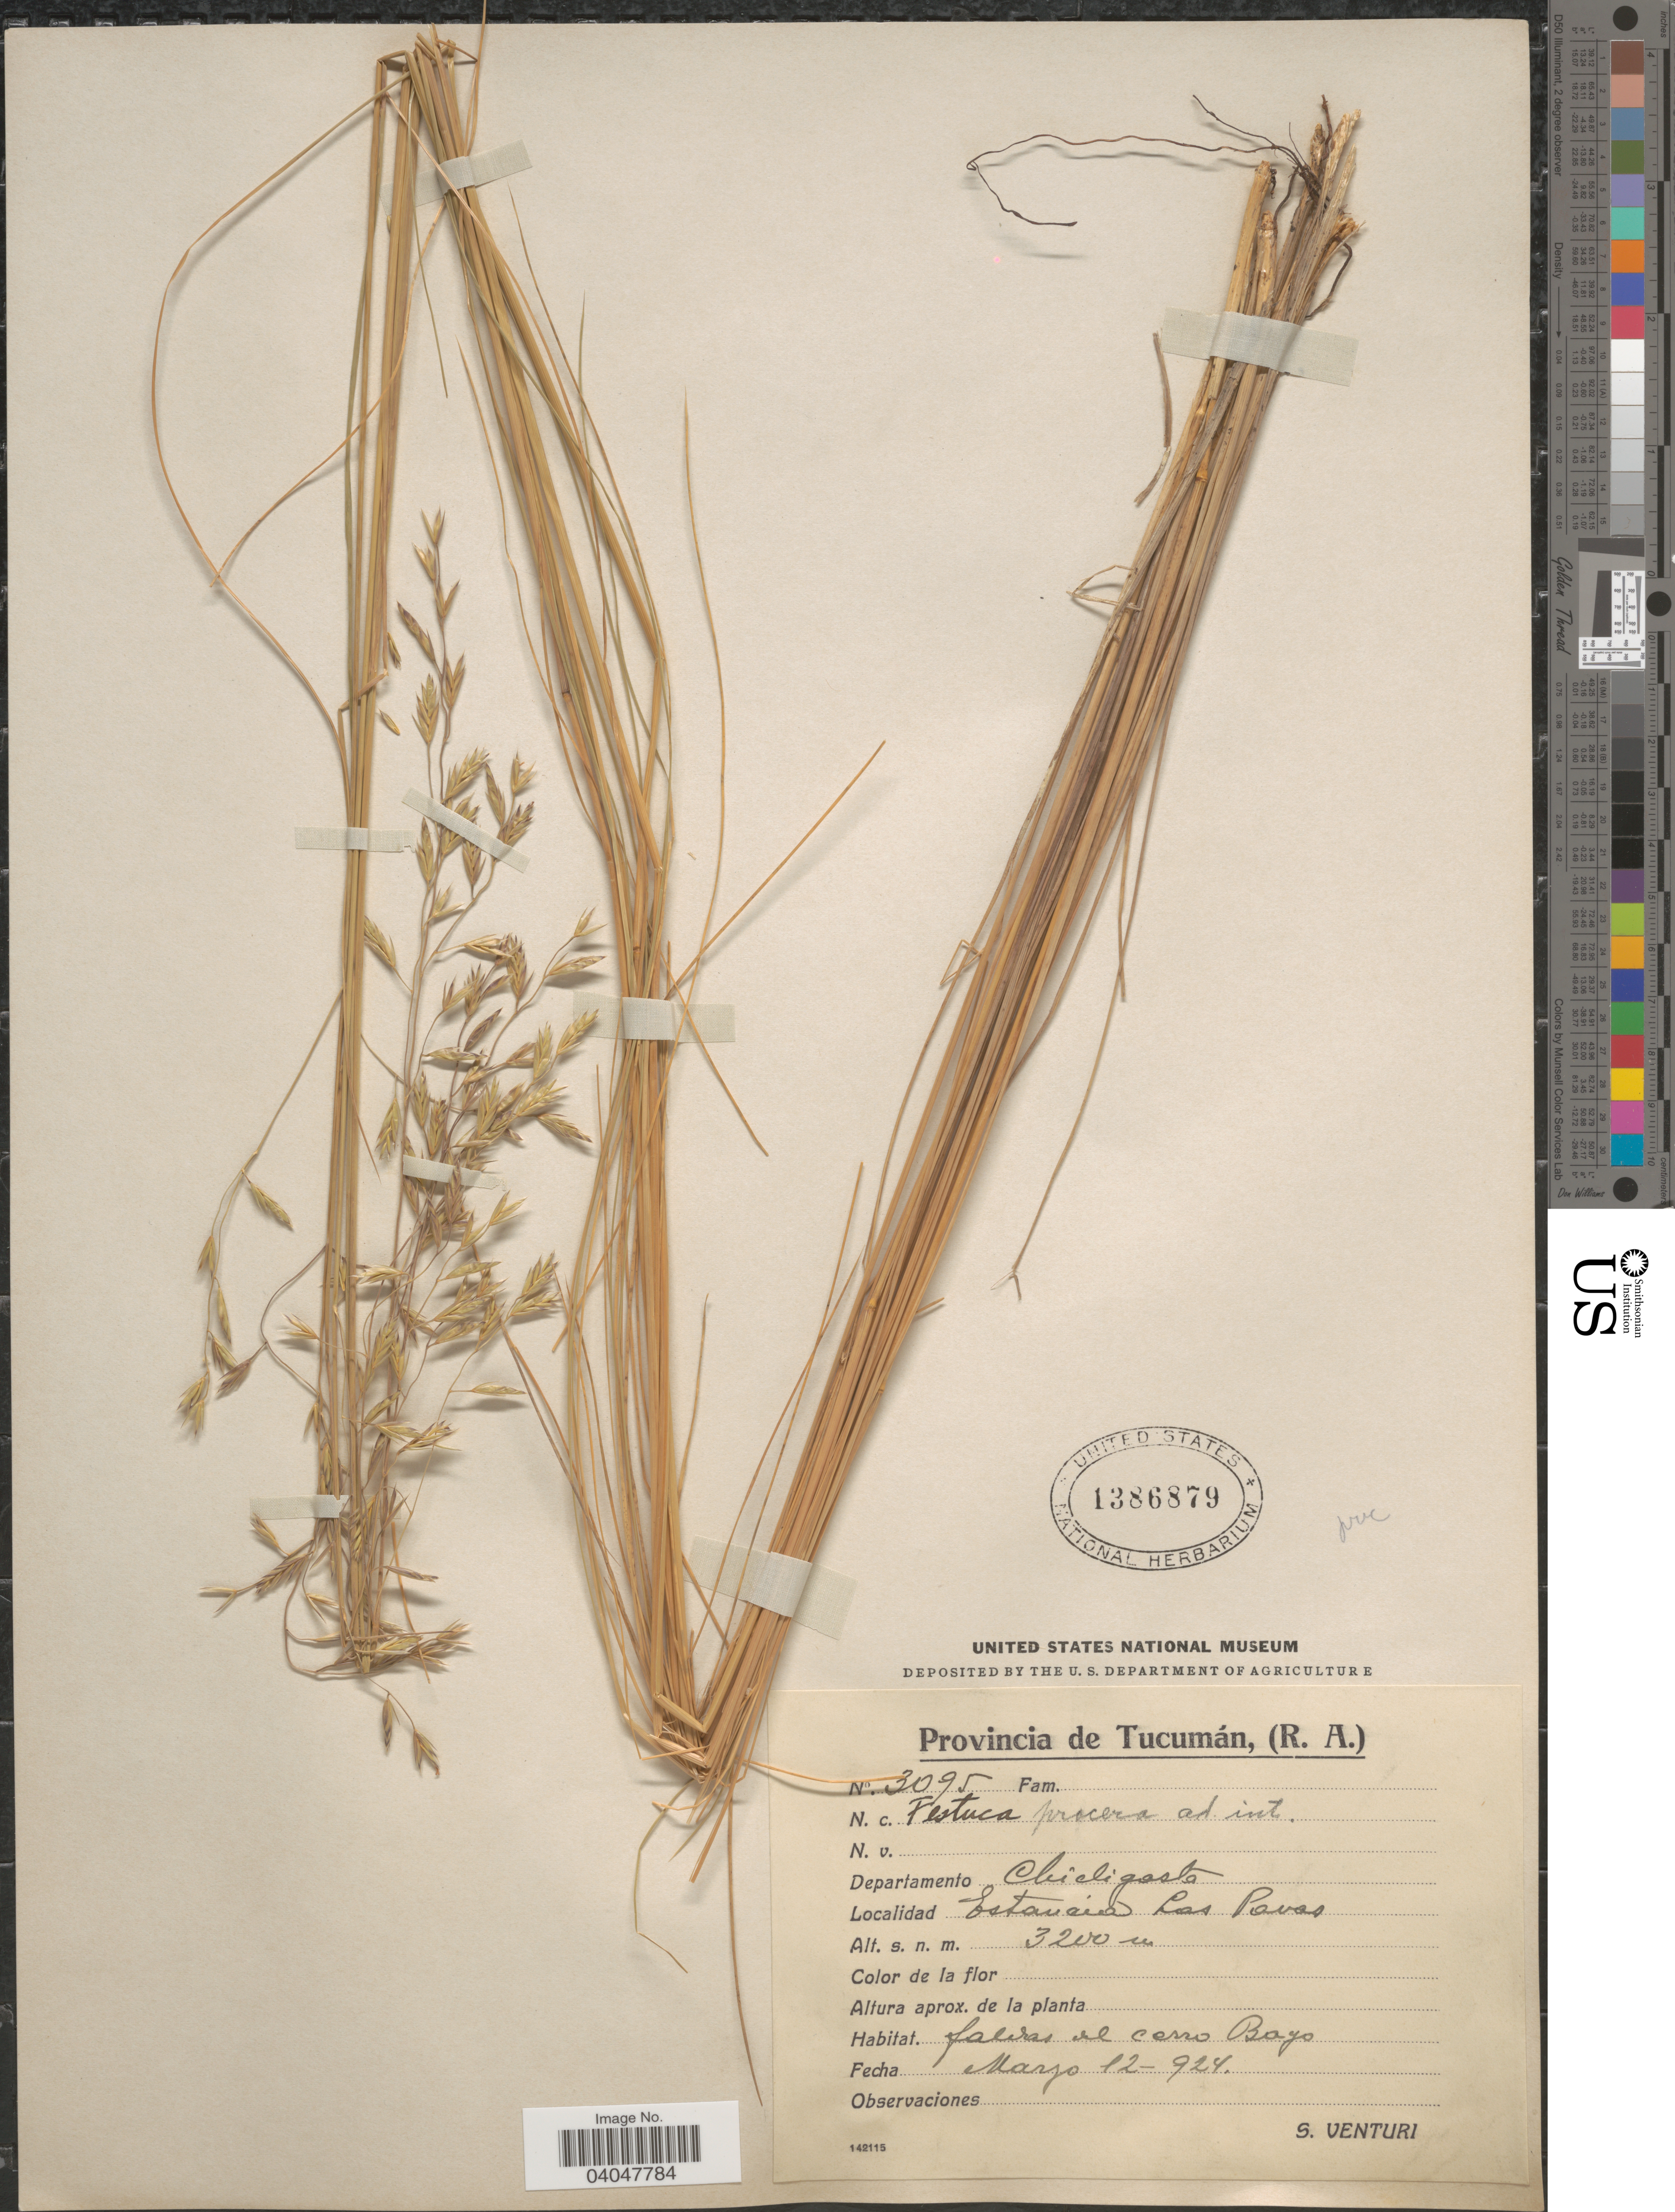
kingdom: Plantae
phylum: Tracheophyta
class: Liliopsida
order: Poales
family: Poaceae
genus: Festuca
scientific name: Festuca hieronymi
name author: Hack.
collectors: S. Venturi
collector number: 3095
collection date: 1924-03-12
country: Argentina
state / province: Tucuman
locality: Departamento Chicligasta. Estancia Los Pavos. Faldas al cerro Bayo.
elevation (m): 3200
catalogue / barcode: US 1386879